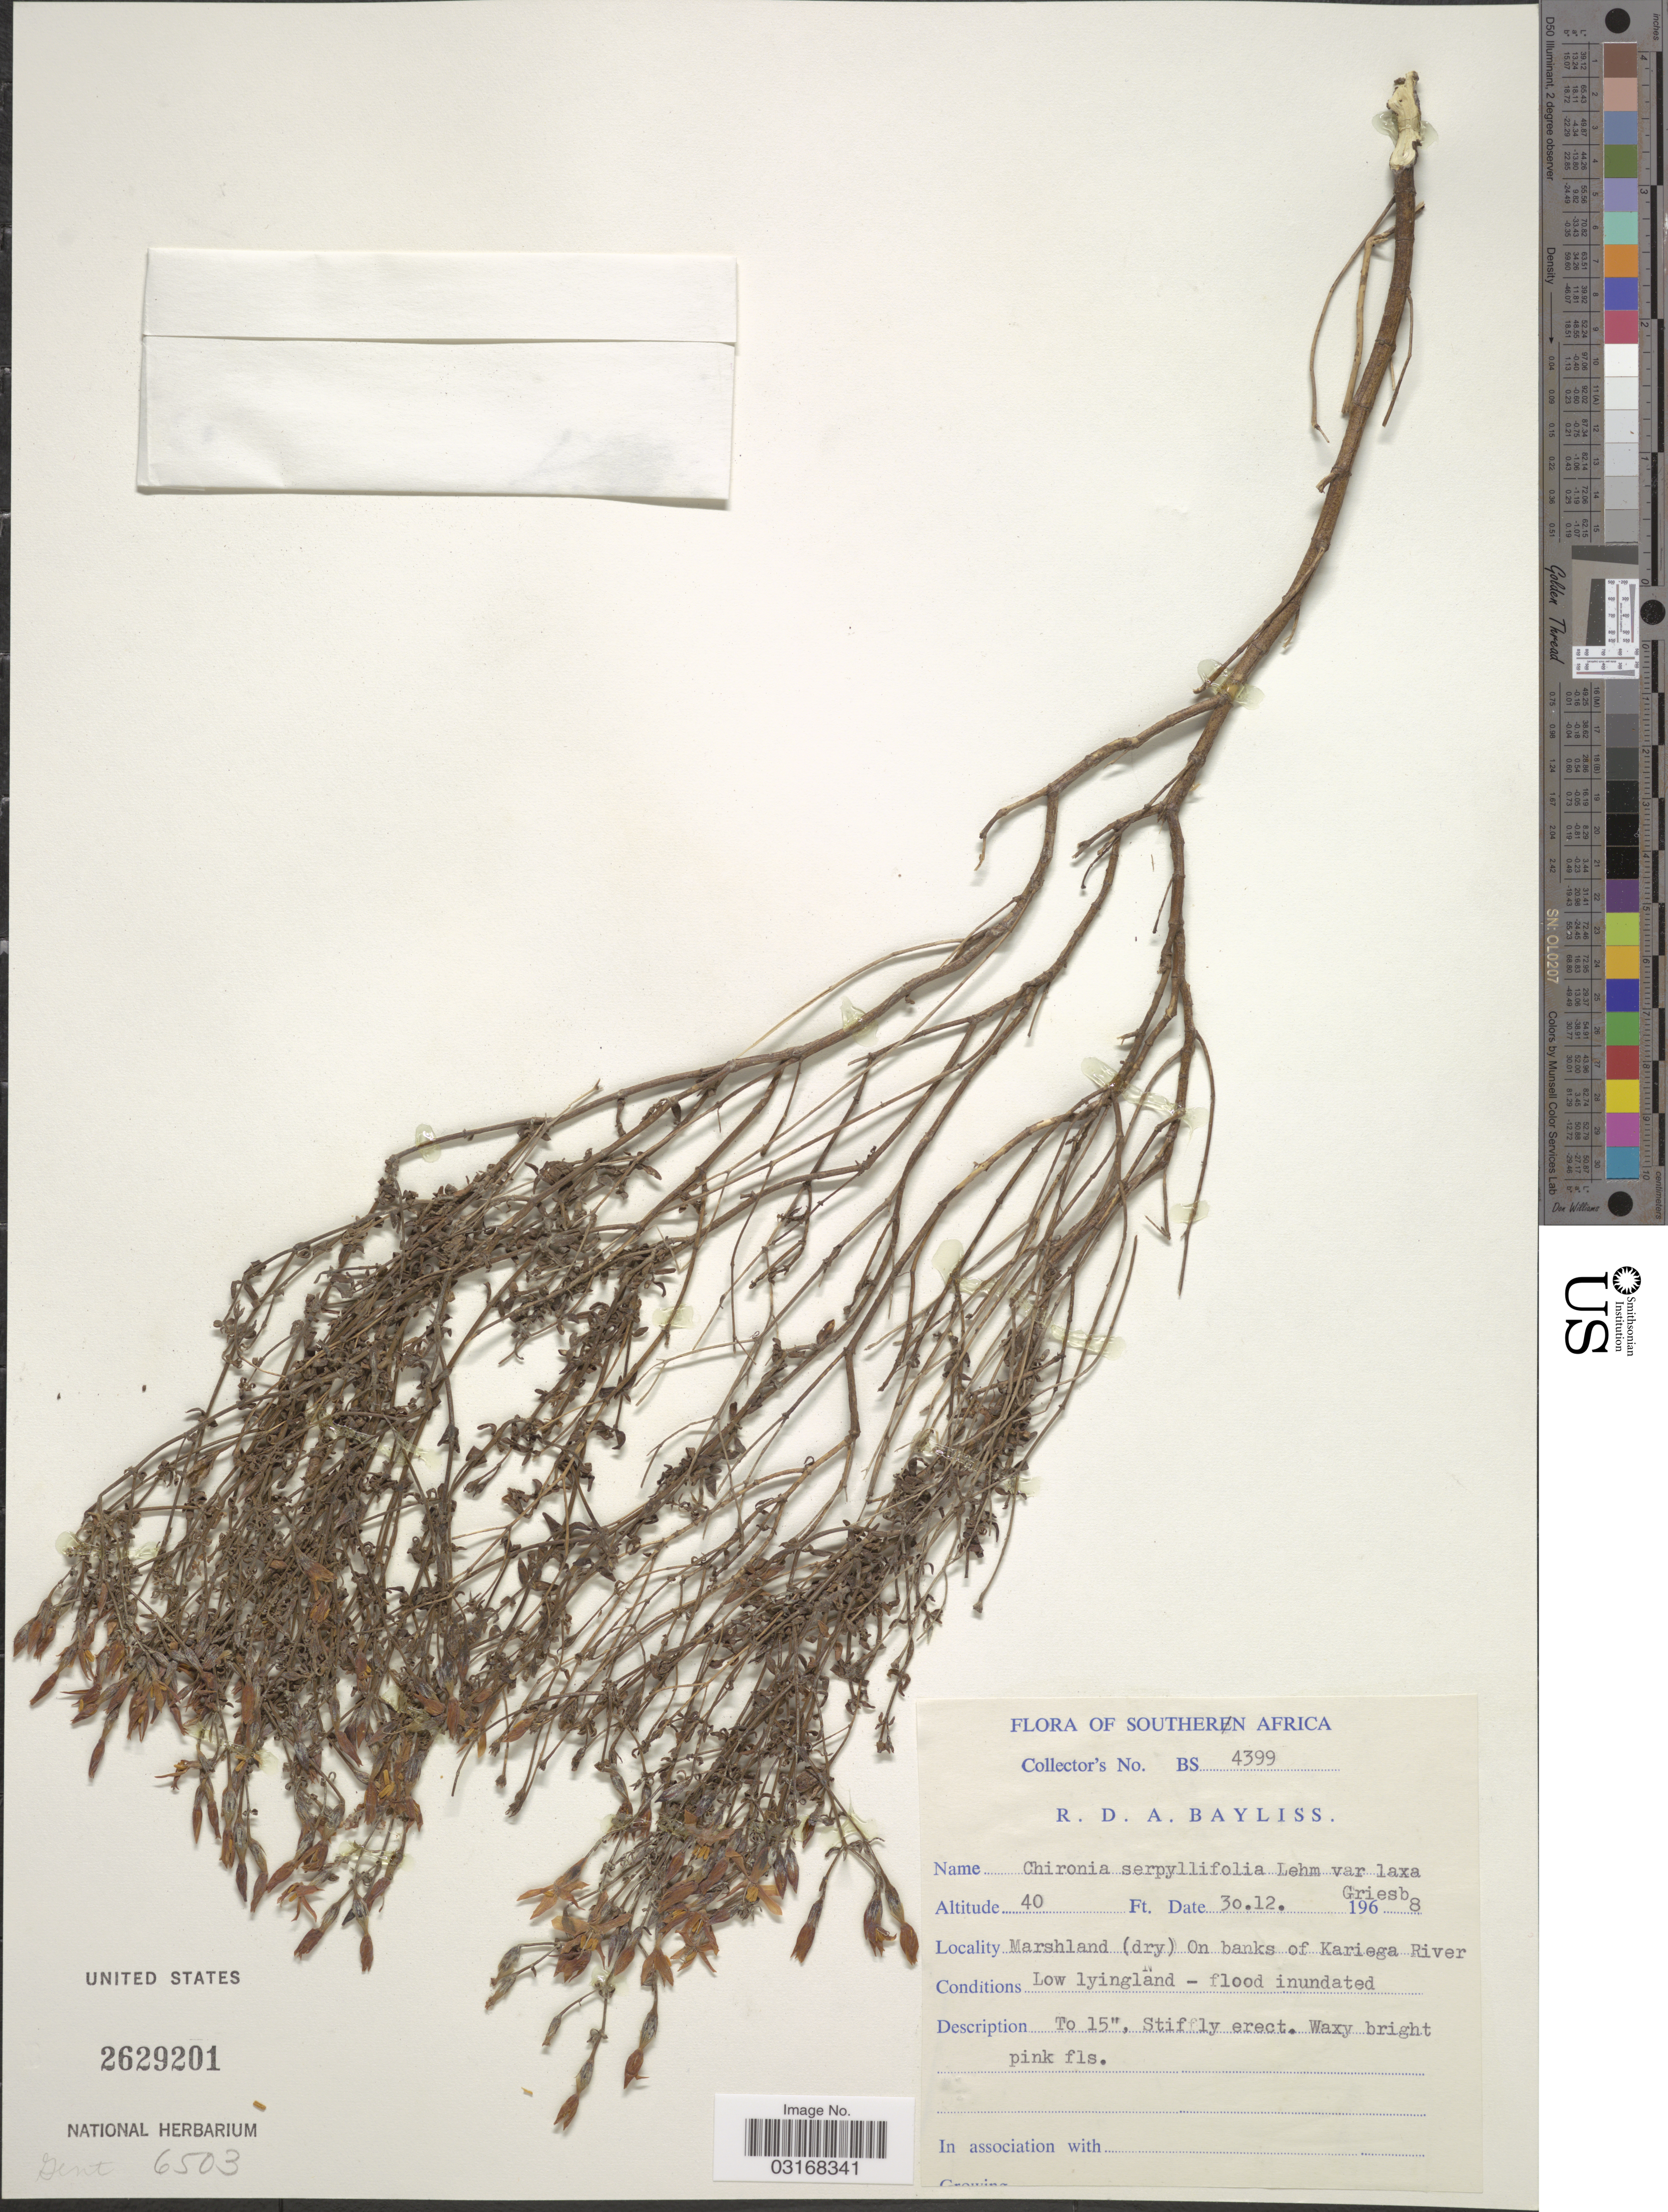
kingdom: Plantae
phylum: Tracheophyta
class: Magnoliopsida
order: Gentianales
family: Gentianaceae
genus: Chironia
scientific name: Chironia serpyllifolia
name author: Lehm.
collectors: R. Bayliss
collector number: BS4399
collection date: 1968-12-30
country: South Africa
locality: Marshland (dry) On banks of Kariega River.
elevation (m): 12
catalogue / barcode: US 2629204